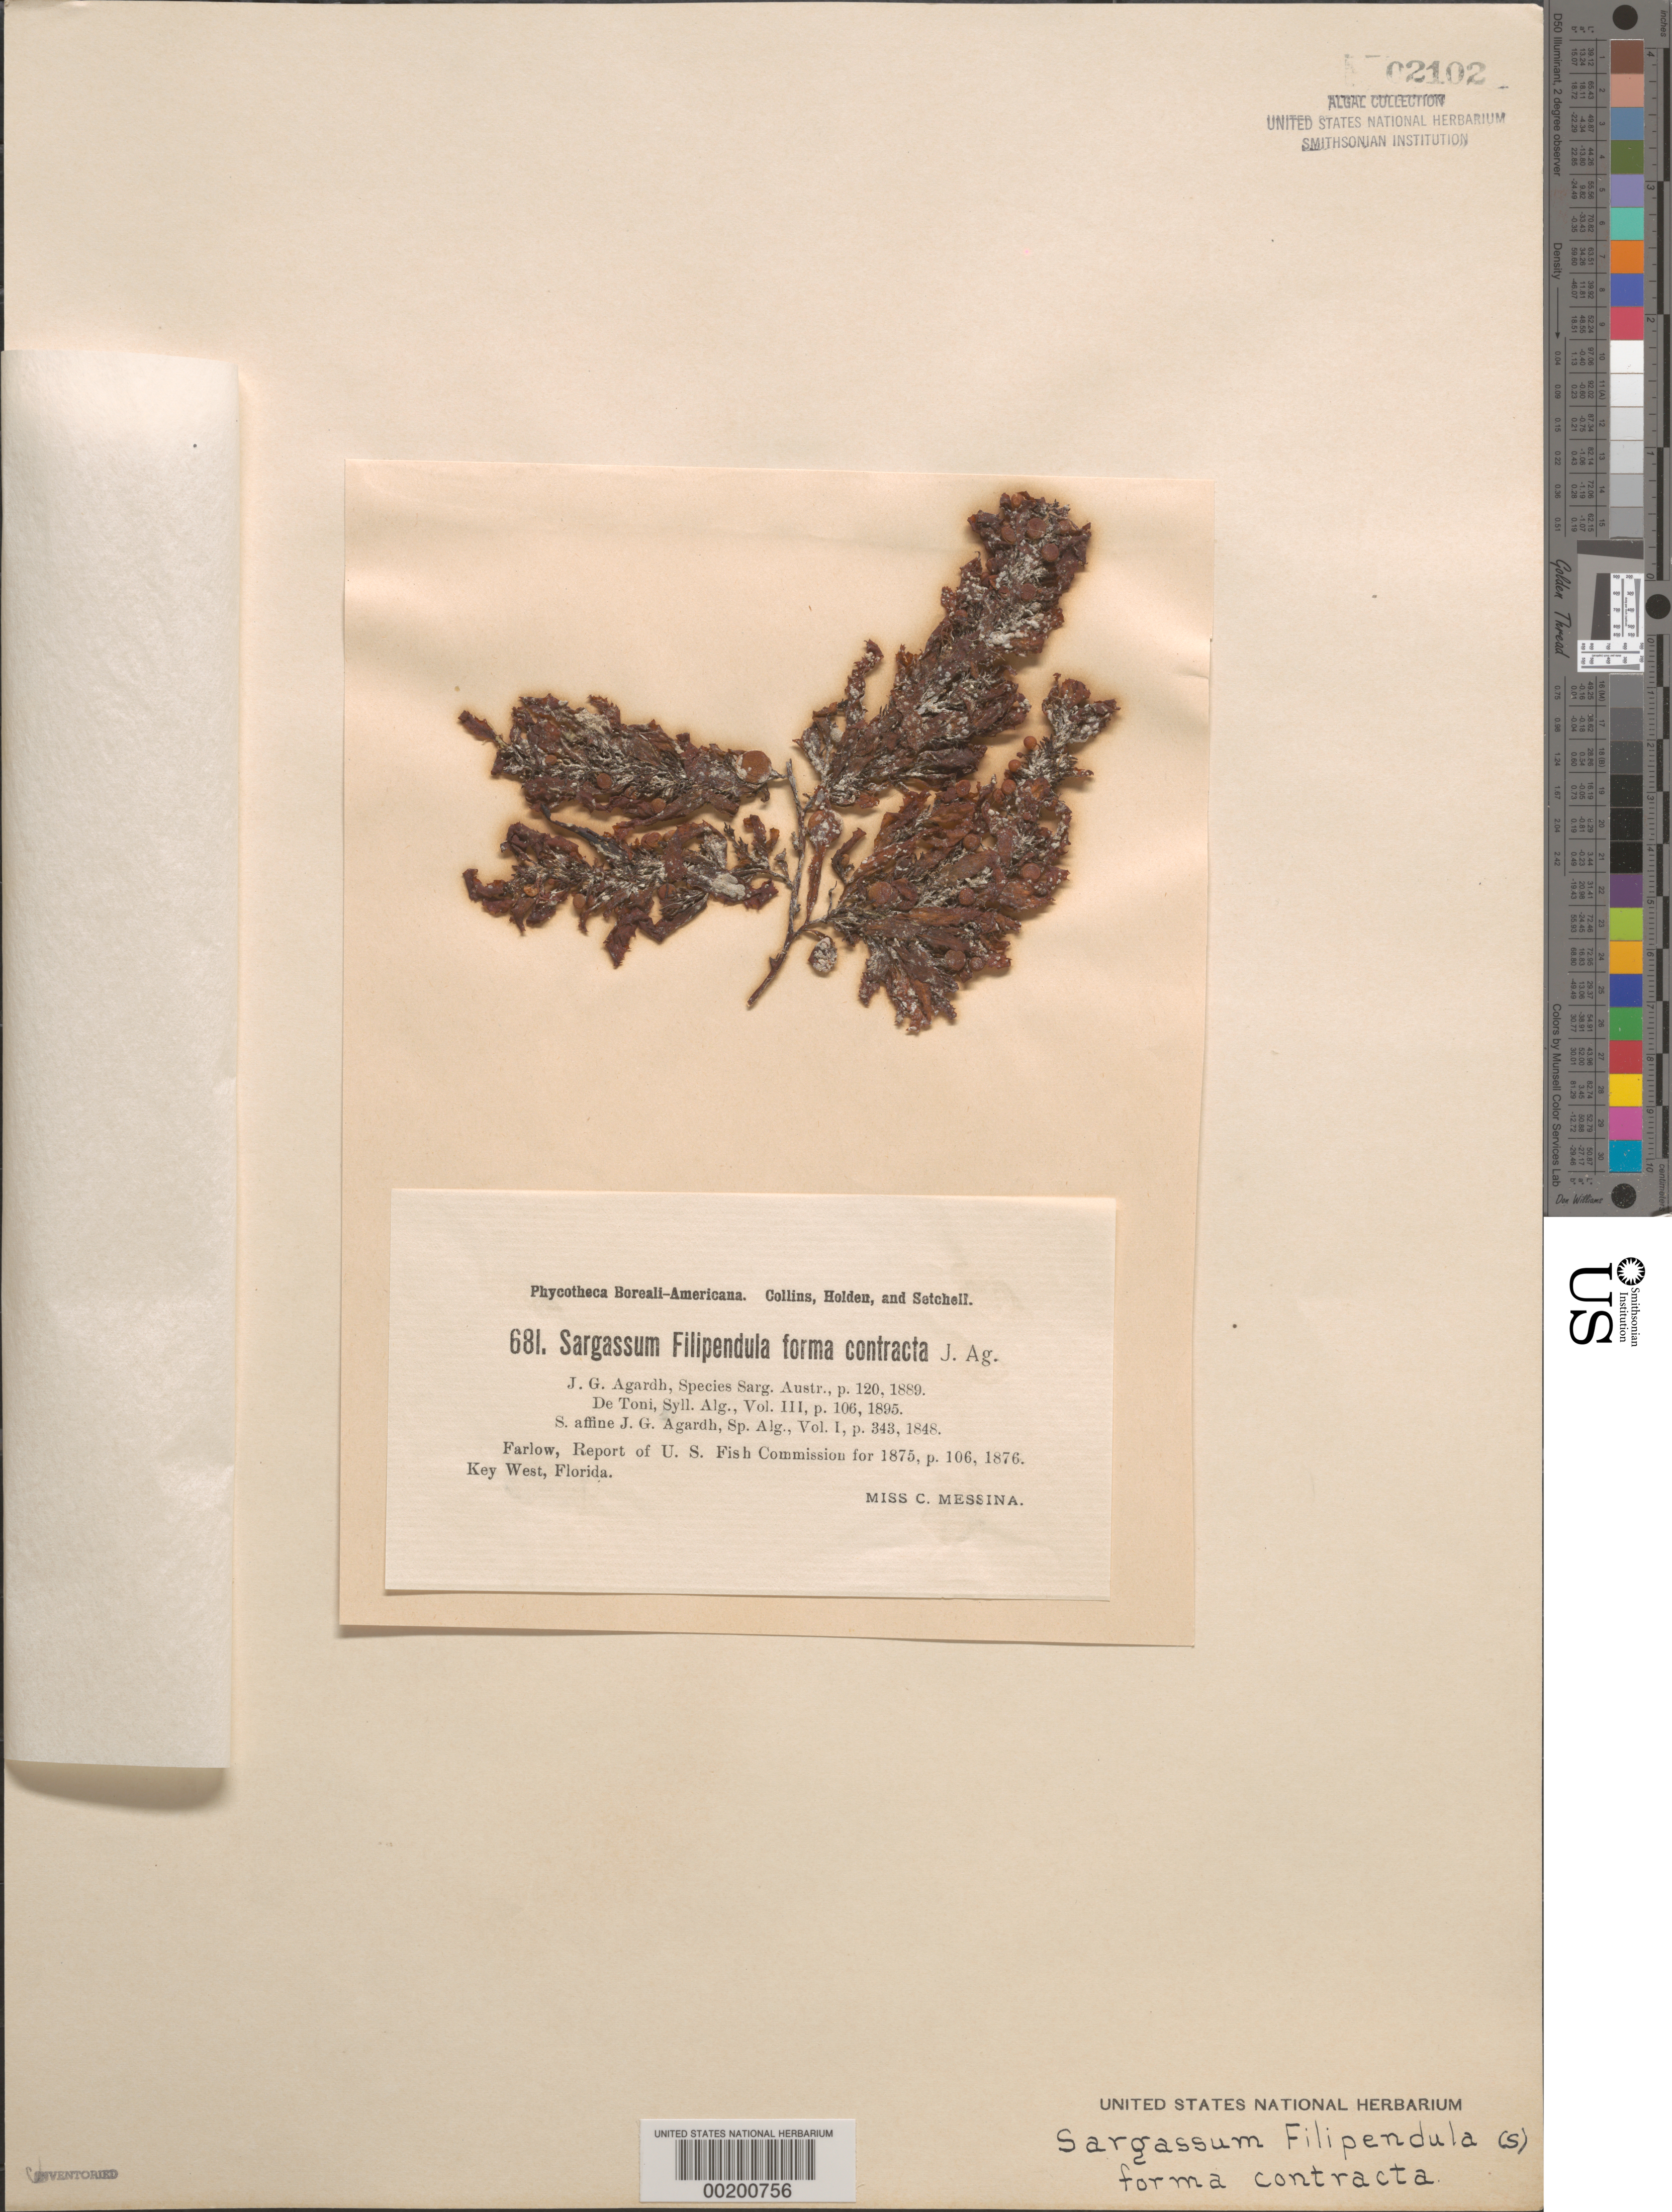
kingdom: Chromista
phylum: Ochrophyta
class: Phaeophyceae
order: Fucales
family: Sargassaceae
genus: Sargassum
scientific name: Sargassum filipendula f. contracta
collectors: C. Messina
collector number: PB-A 681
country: United States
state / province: Florida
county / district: Monroe County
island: Key West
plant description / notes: Collins, Holden & Setchell, Phycotheca Boreali-Americana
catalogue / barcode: US 2102